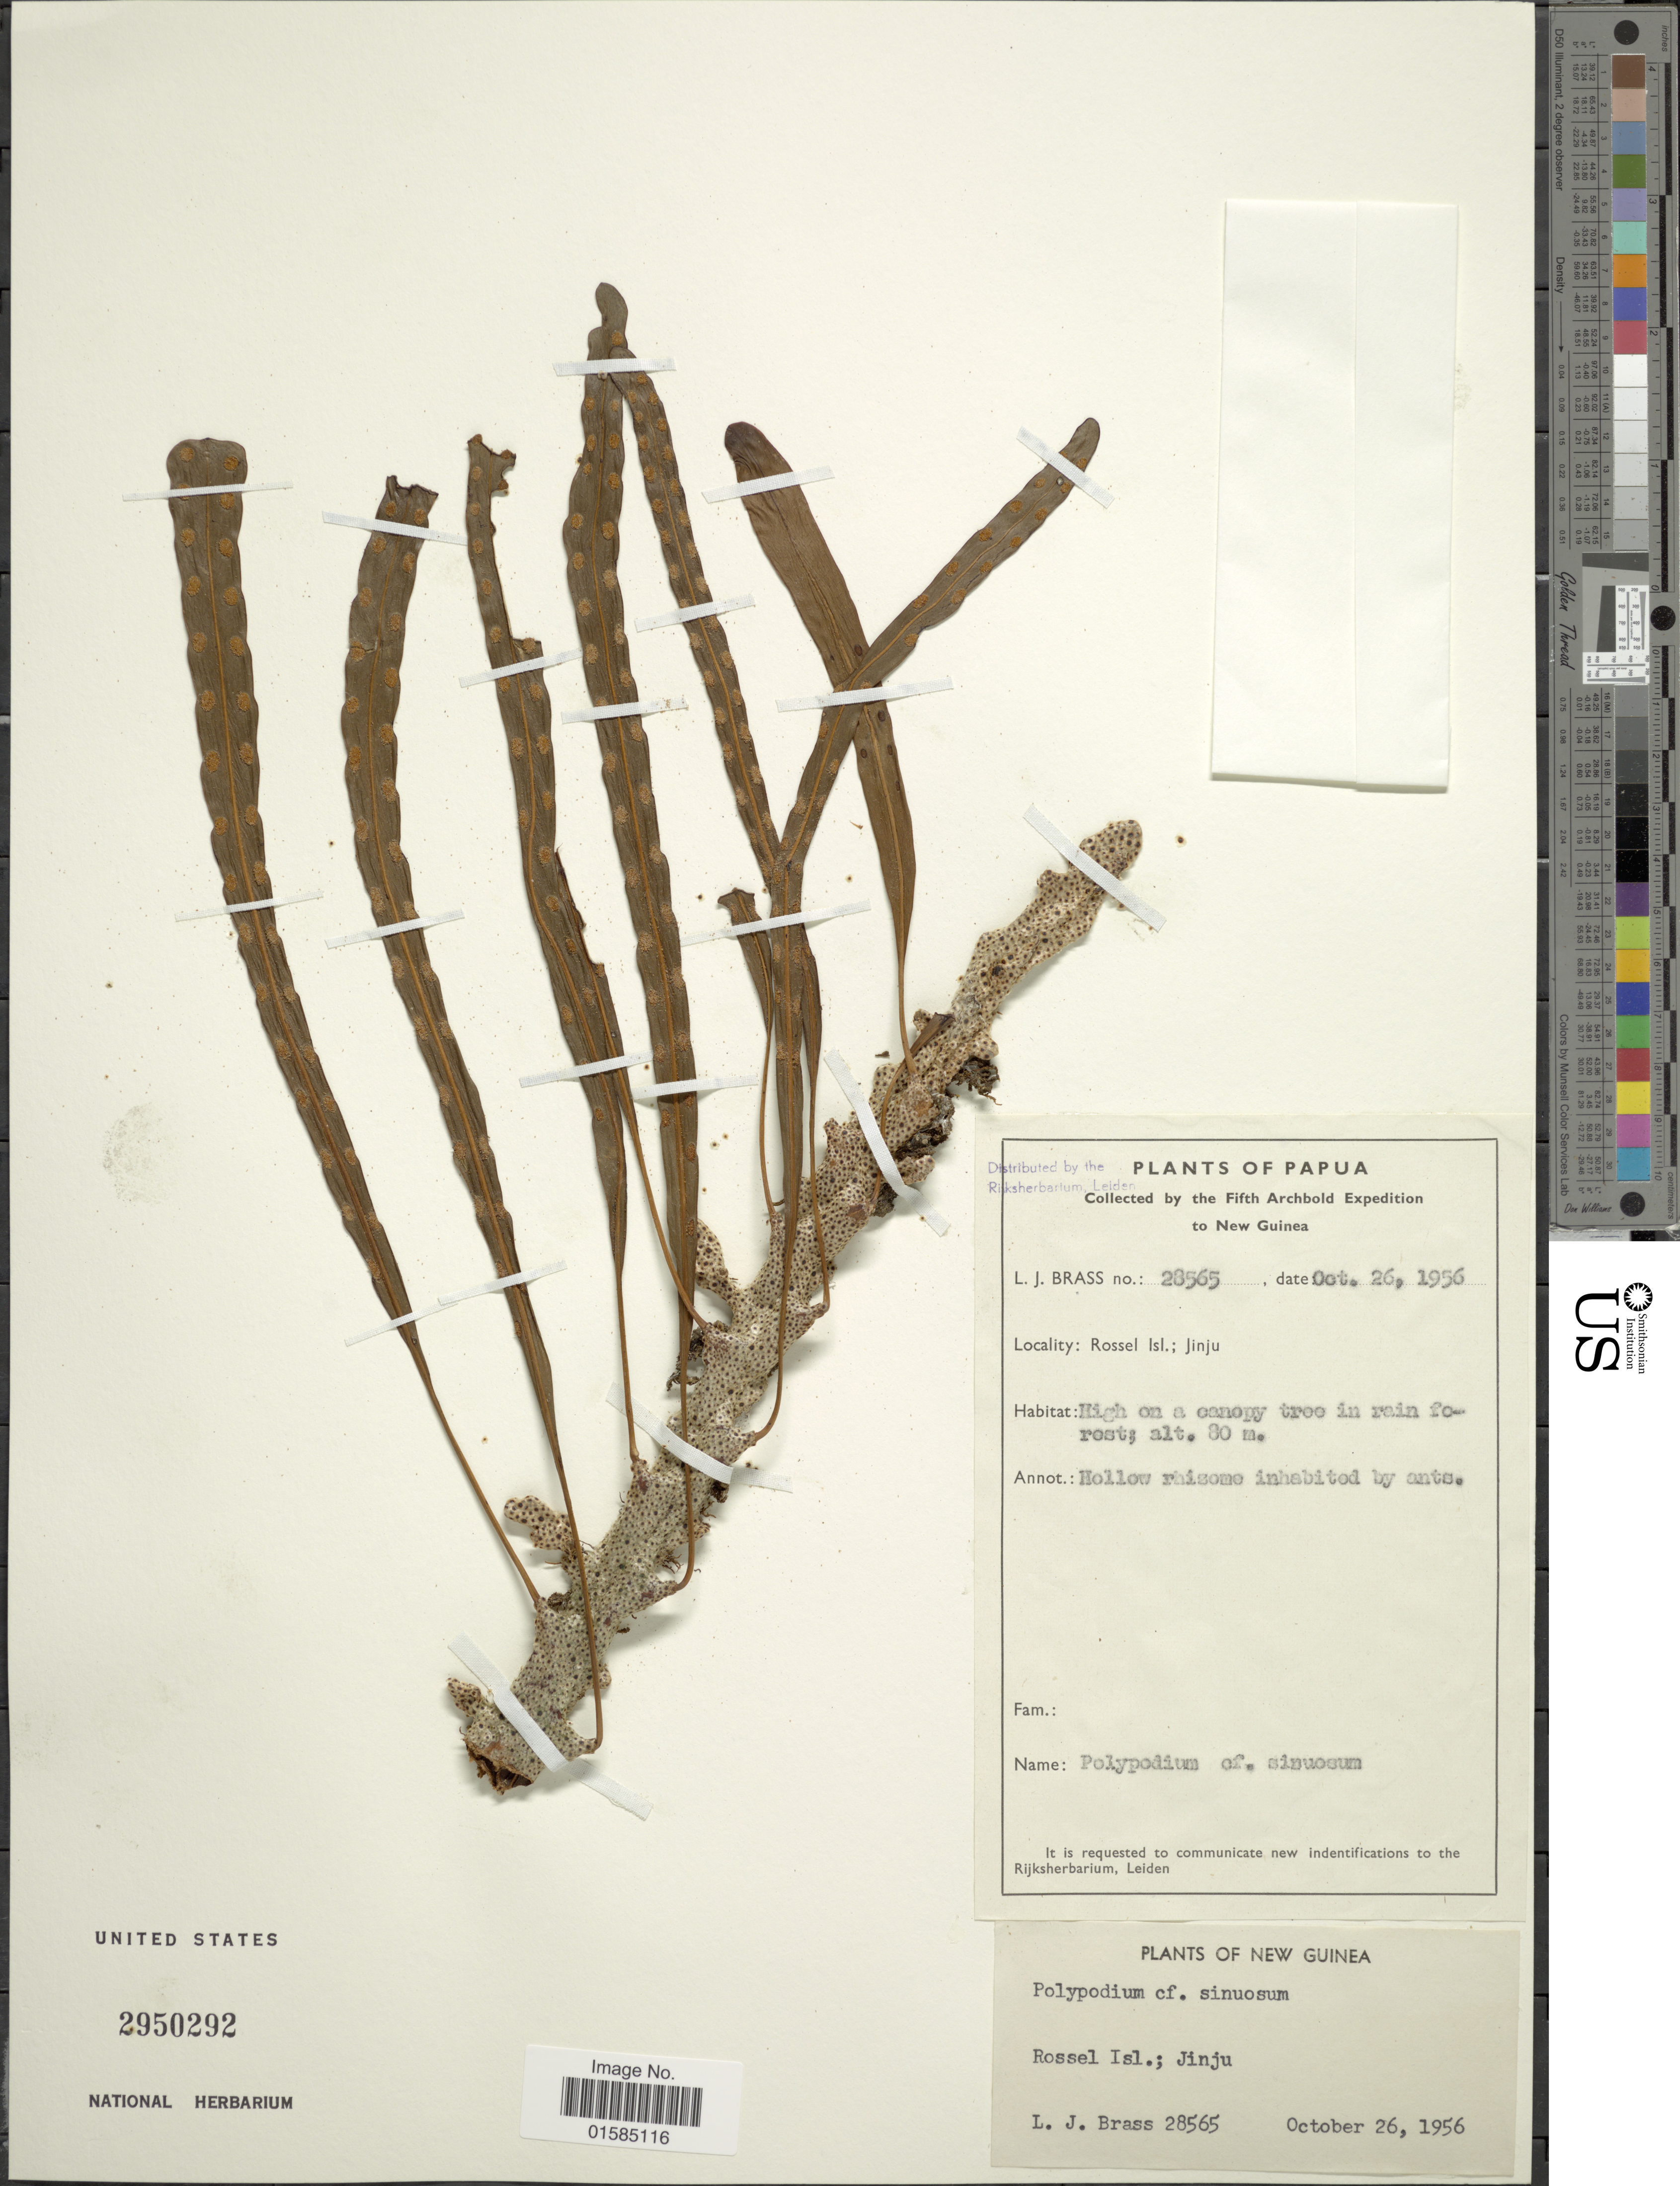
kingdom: Plantae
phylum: Tracheophyta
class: Polypodiopsida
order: Polypodiales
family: Polypodiaceae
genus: Lecanopteris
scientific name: Lecanopteris sinuosa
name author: (Wall. ex Hook.) Copel.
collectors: L. J. Brass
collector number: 28565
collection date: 1956-10-26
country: Papua New Guinea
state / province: Milne Bay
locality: Papua, New Guinea, Rossel Isl.; Jinju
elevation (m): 80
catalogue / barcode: US 2950292